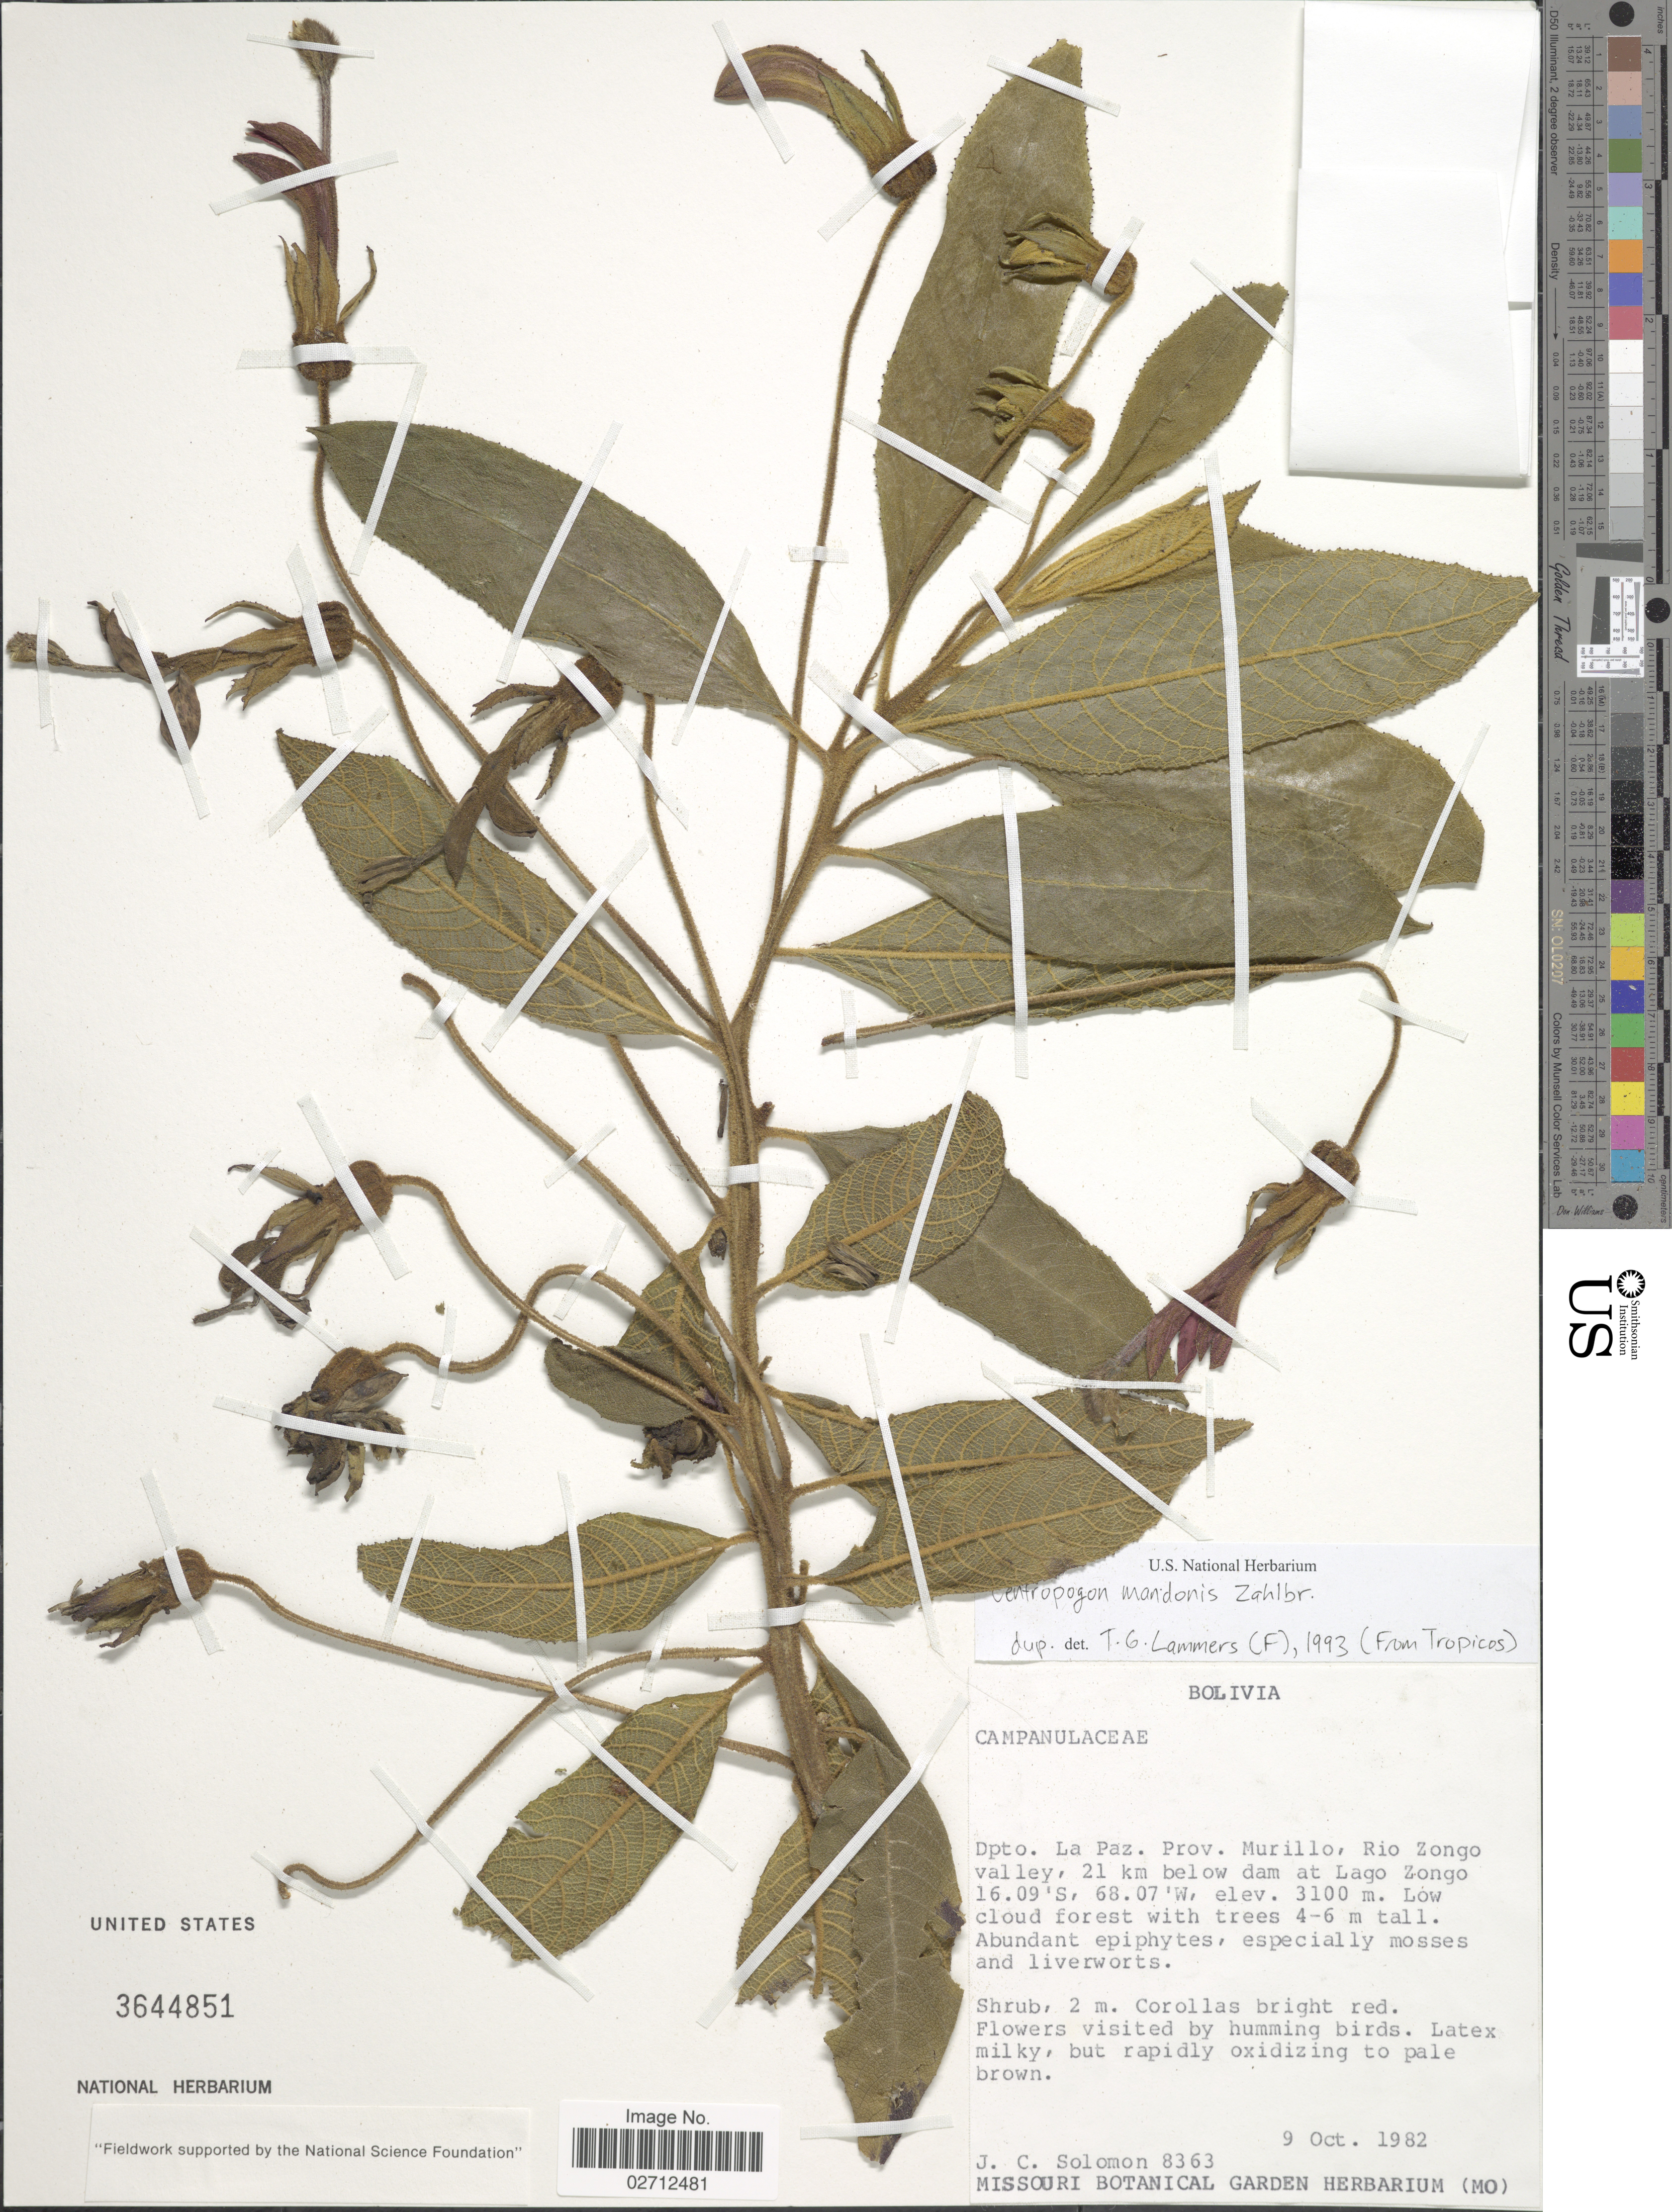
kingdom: Plantae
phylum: Tracheophyta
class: Magnoliopsida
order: Asterales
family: Campanulaceae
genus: Centropogon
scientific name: Centropogon mandonis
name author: Zahlbr.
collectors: J. C. Solomon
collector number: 8363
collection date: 1982-10-09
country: Bolivia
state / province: La Paz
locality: Dpto La Paz. Prov. Murillo, Rio Zongo valley, 21 km below dam at lago Zongo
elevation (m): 3100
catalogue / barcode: US 3644851